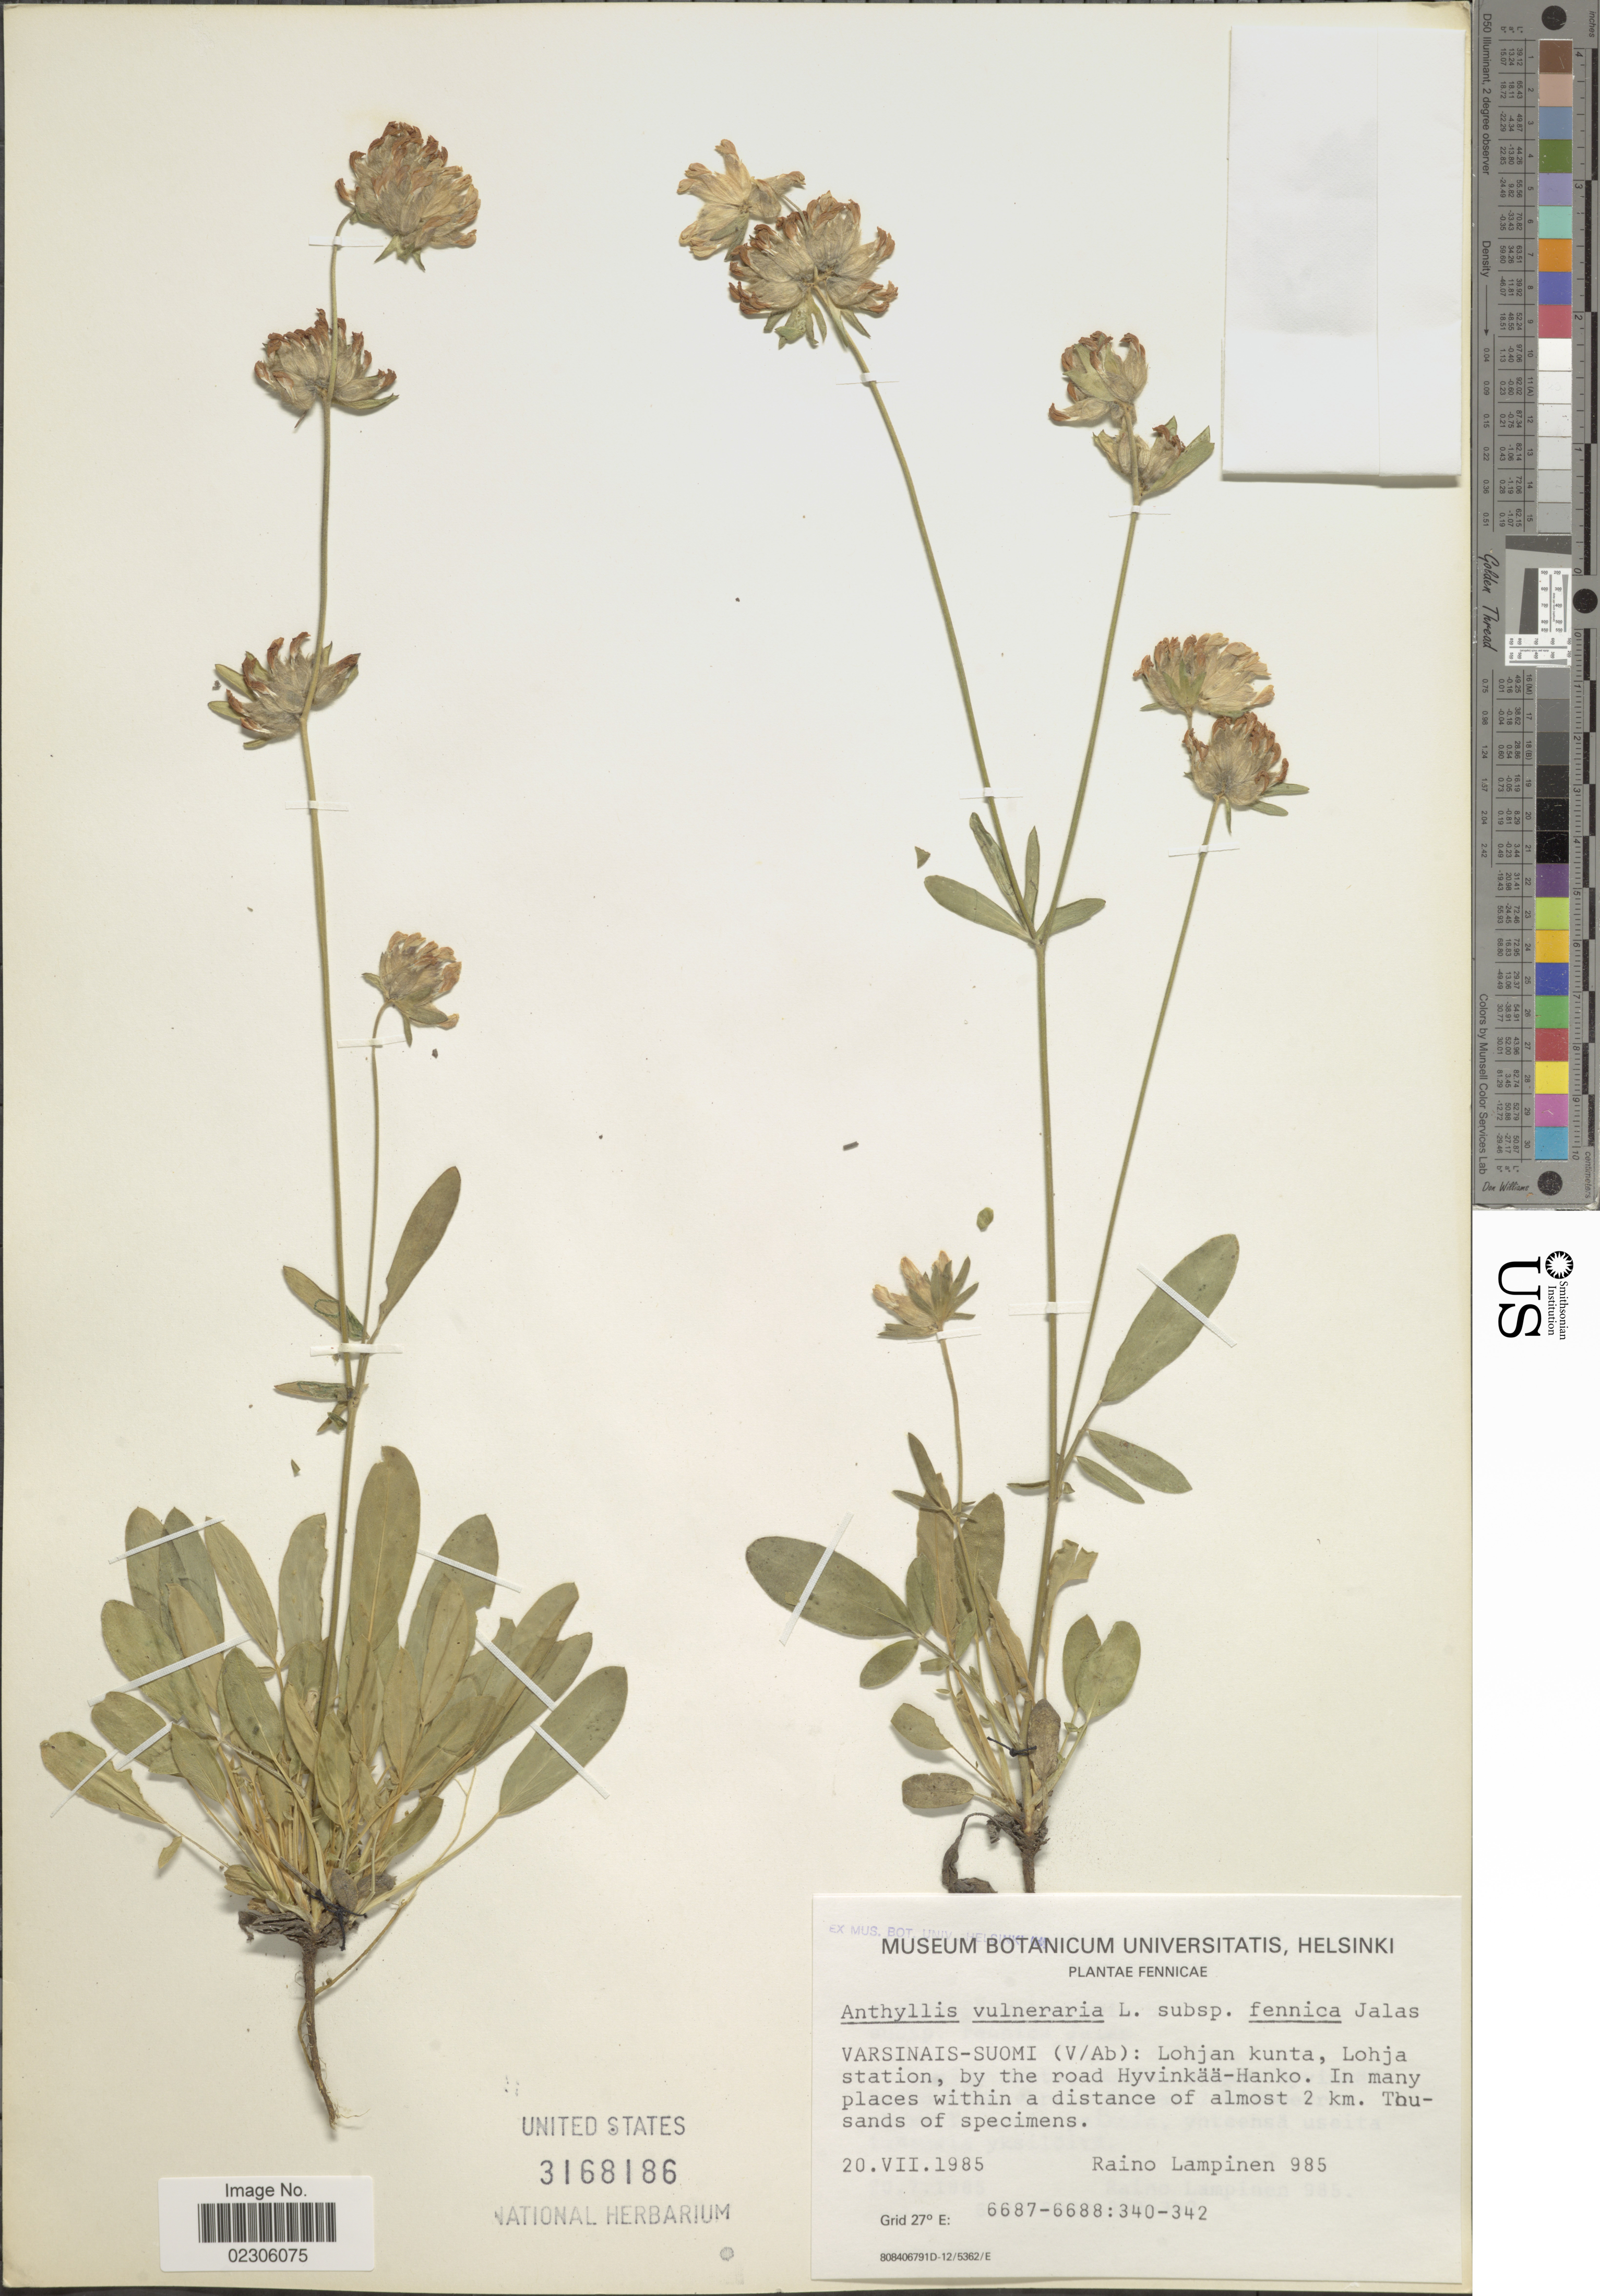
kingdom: Plantae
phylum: Tracheophyta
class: Magnoliopsida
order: Fabales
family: Fabaceae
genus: Anthyllis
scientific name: Anthyllis vulneraria subsp. fennica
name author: (Jalas) Cullen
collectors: R. Lampinen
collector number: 985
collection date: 1985-07-20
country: Finland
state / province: Varsinais-Suomi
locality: Fennicae, (V/Ab), Lohjan kunta, Lohja station, by the road Hyvinkaa-Hanko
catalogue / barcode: US 3168186